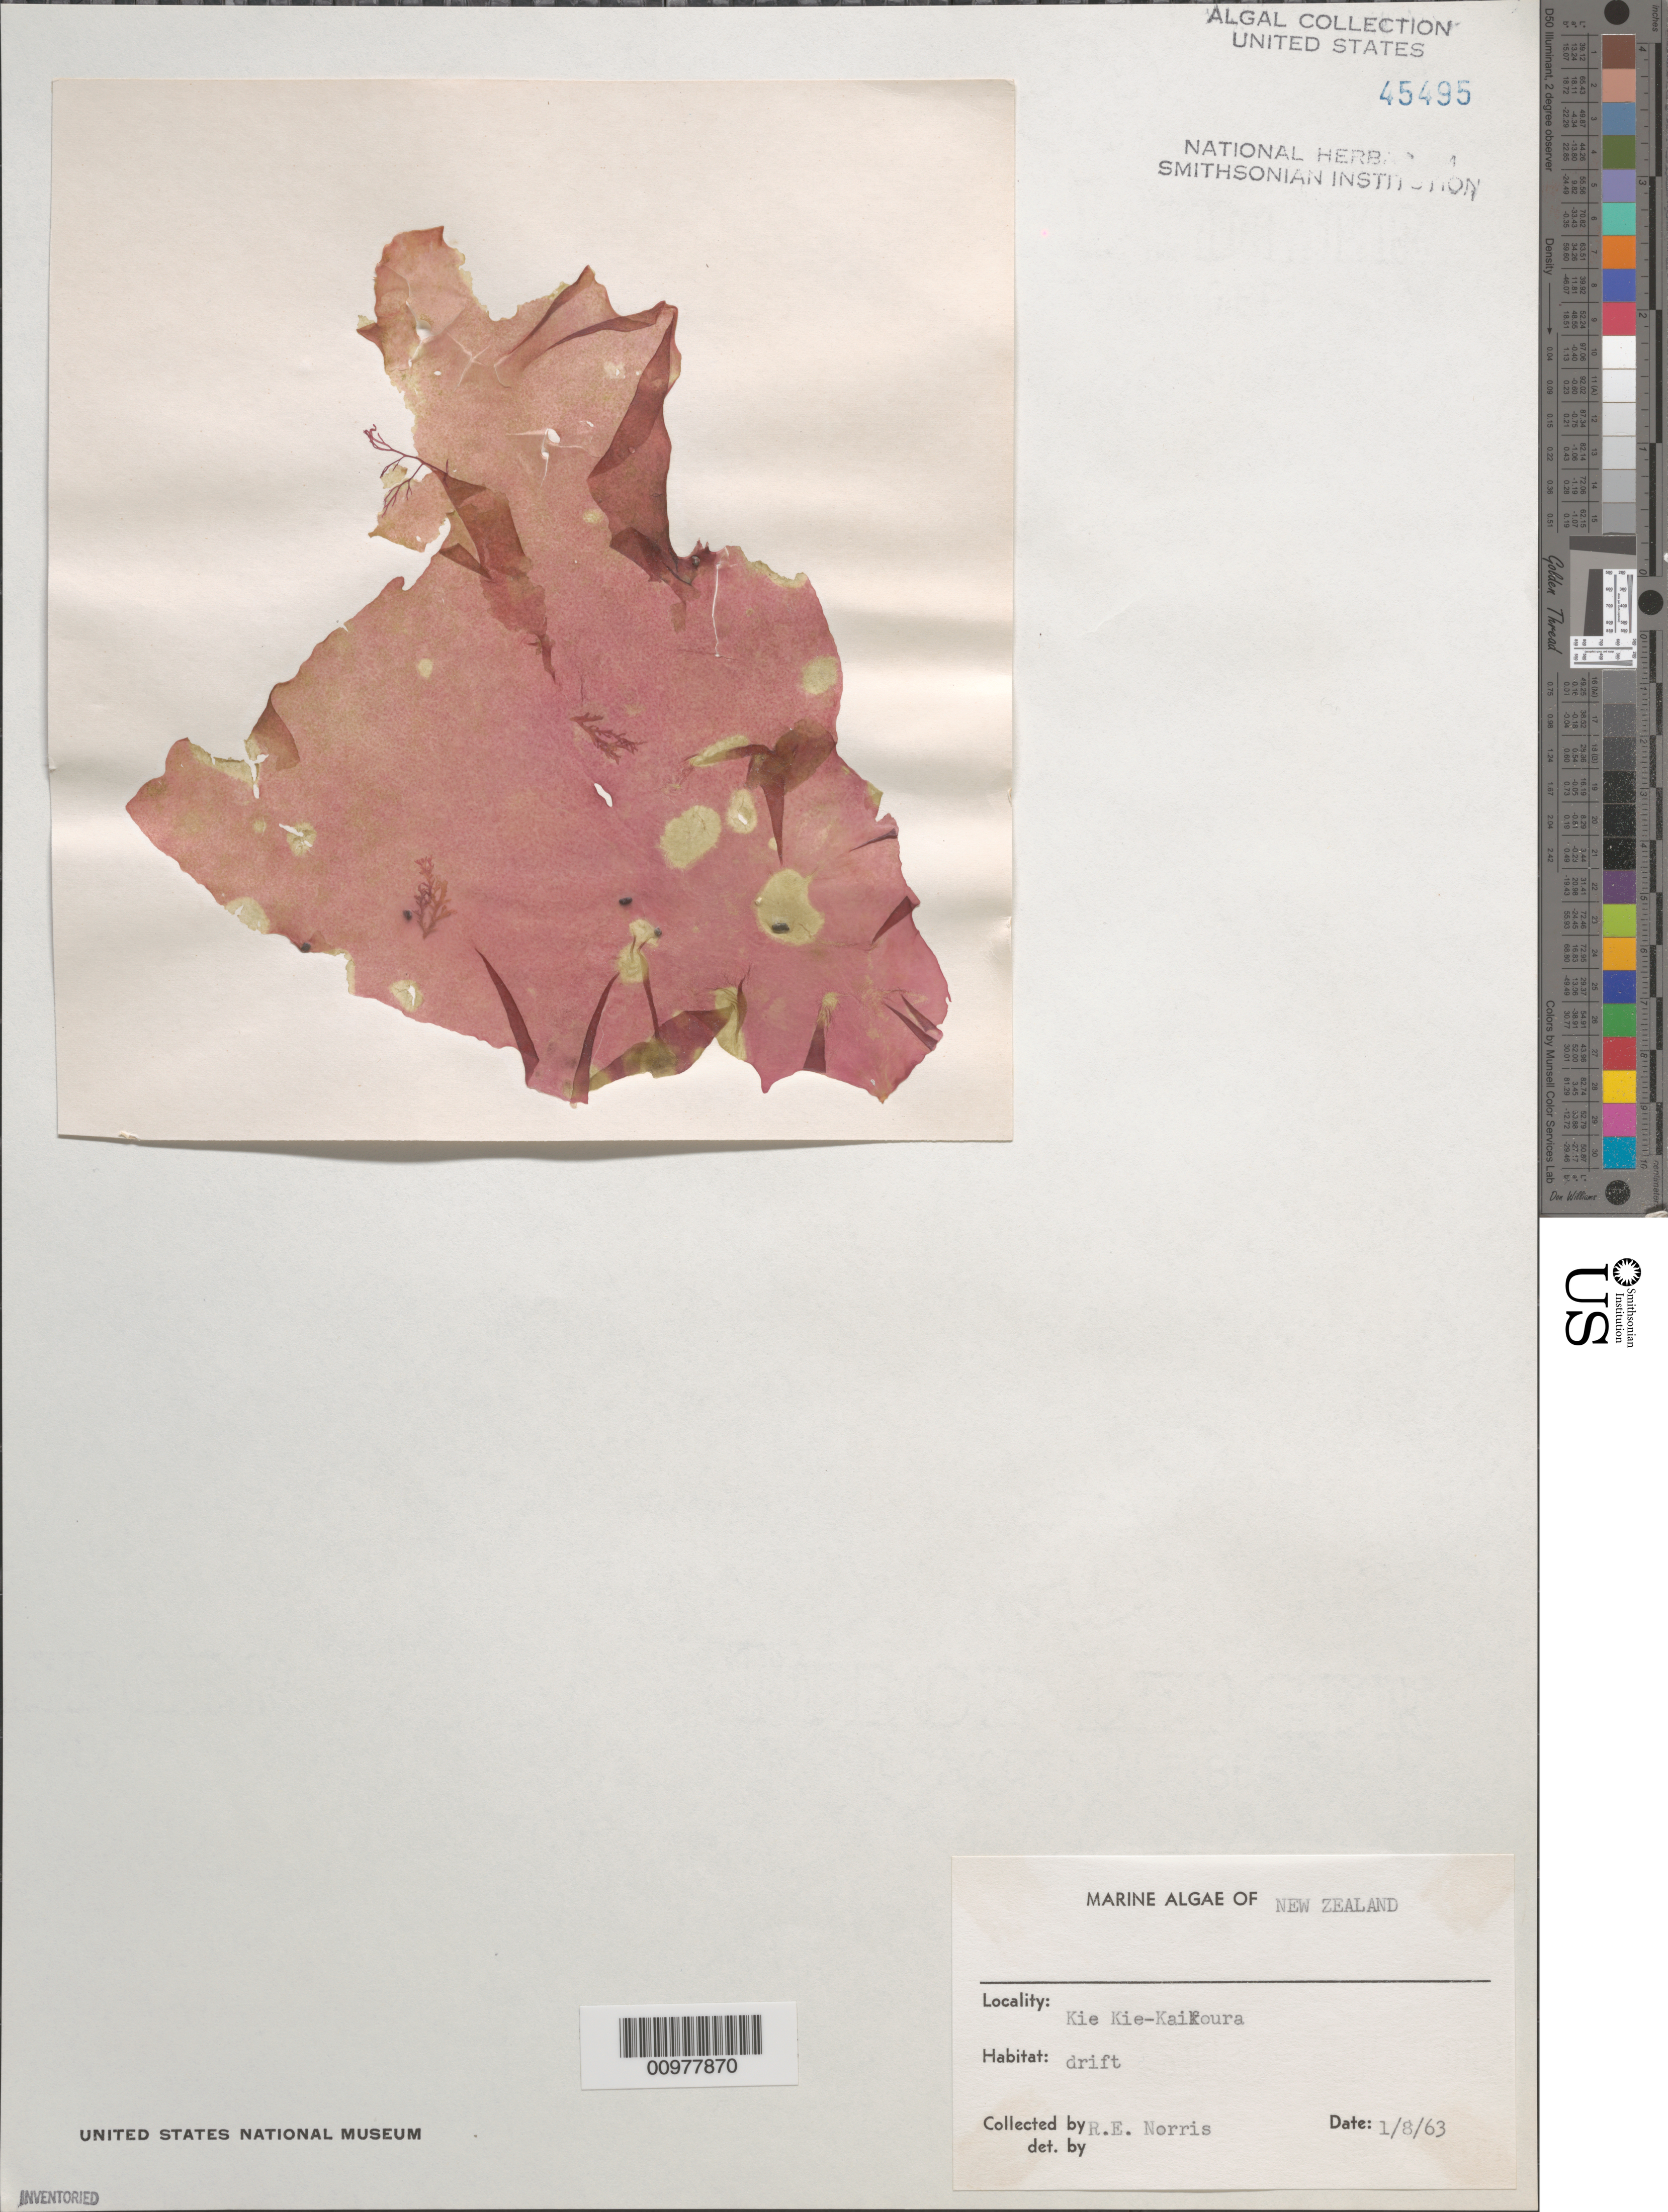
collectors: R. E. Norris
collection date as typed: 08 Jan 1963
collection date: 1963-01-08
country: New Zealand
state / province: Canterbury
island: South Island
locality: Kie Kie-Kaikoura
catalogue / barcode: US 45495